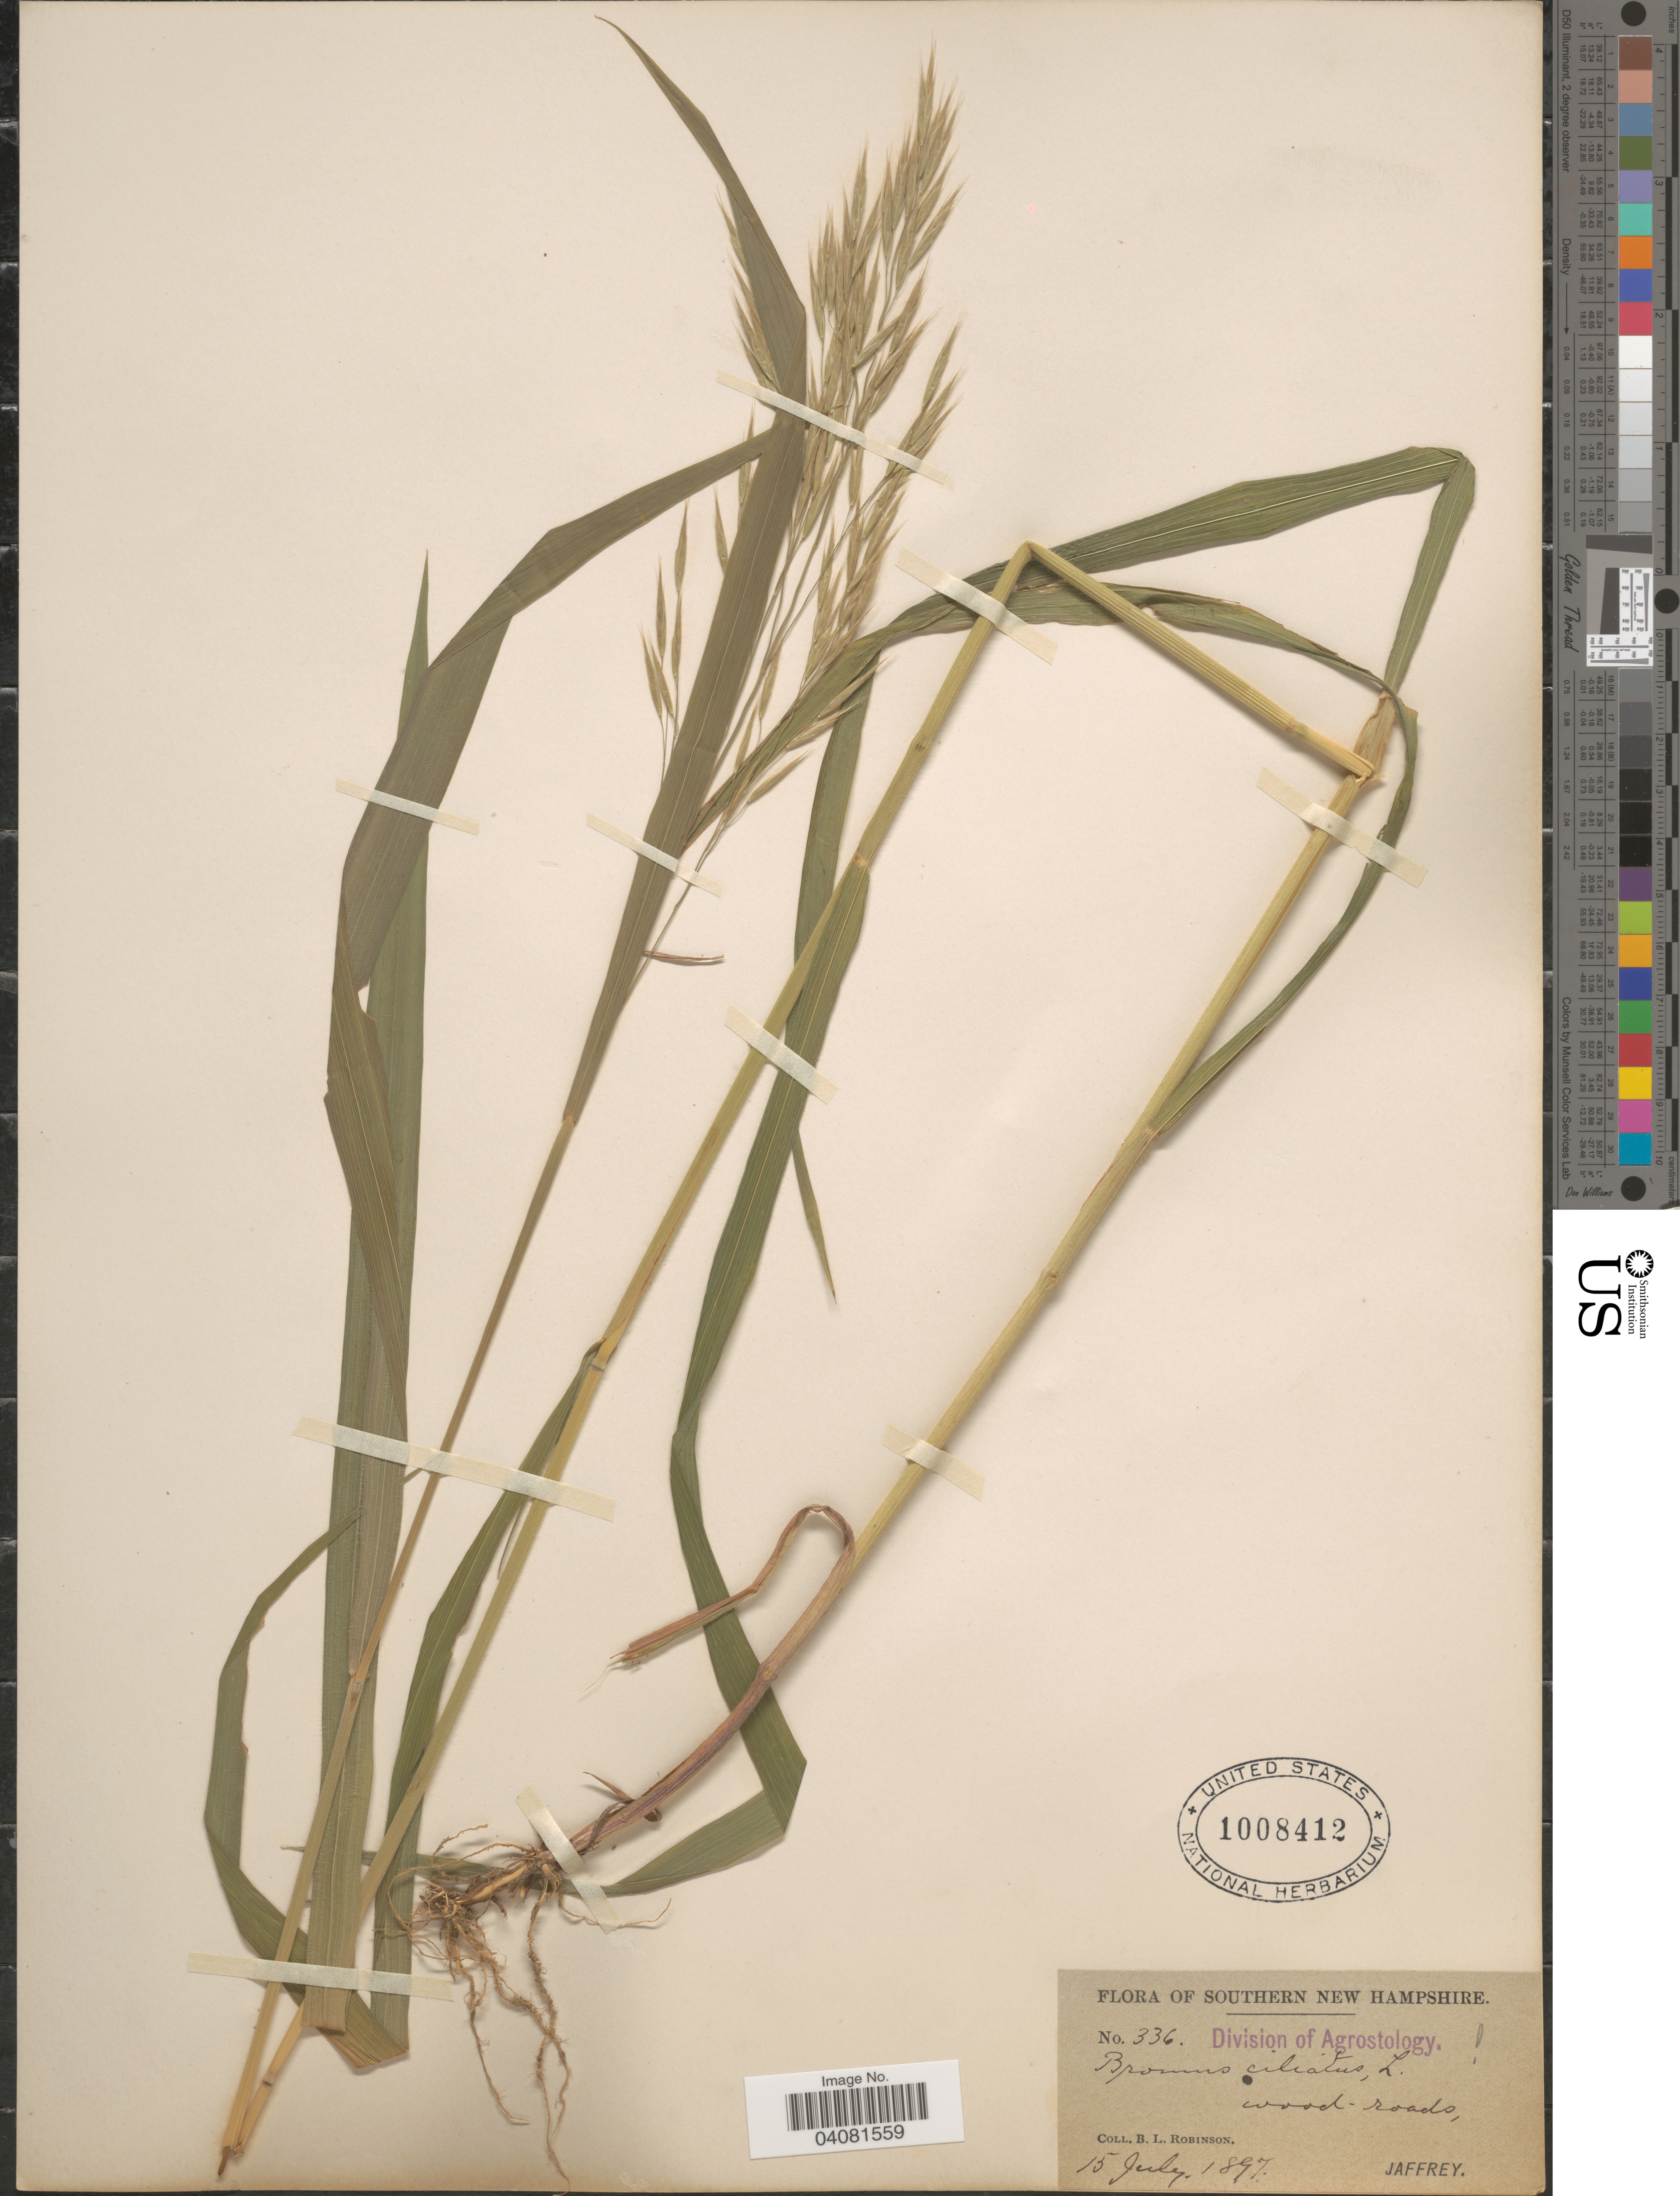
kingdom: Plantae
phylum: Tracheophyta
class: Liliopsida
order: Poales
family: Poaceae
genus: Bromus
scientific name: Bromus ciliatus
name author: L.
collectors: B. L. Robinson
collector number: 336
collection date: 1897-07-15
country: United States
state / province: New Hampshire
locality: Southern New Hampshire. Jaffrey.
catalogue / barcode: US 1008412